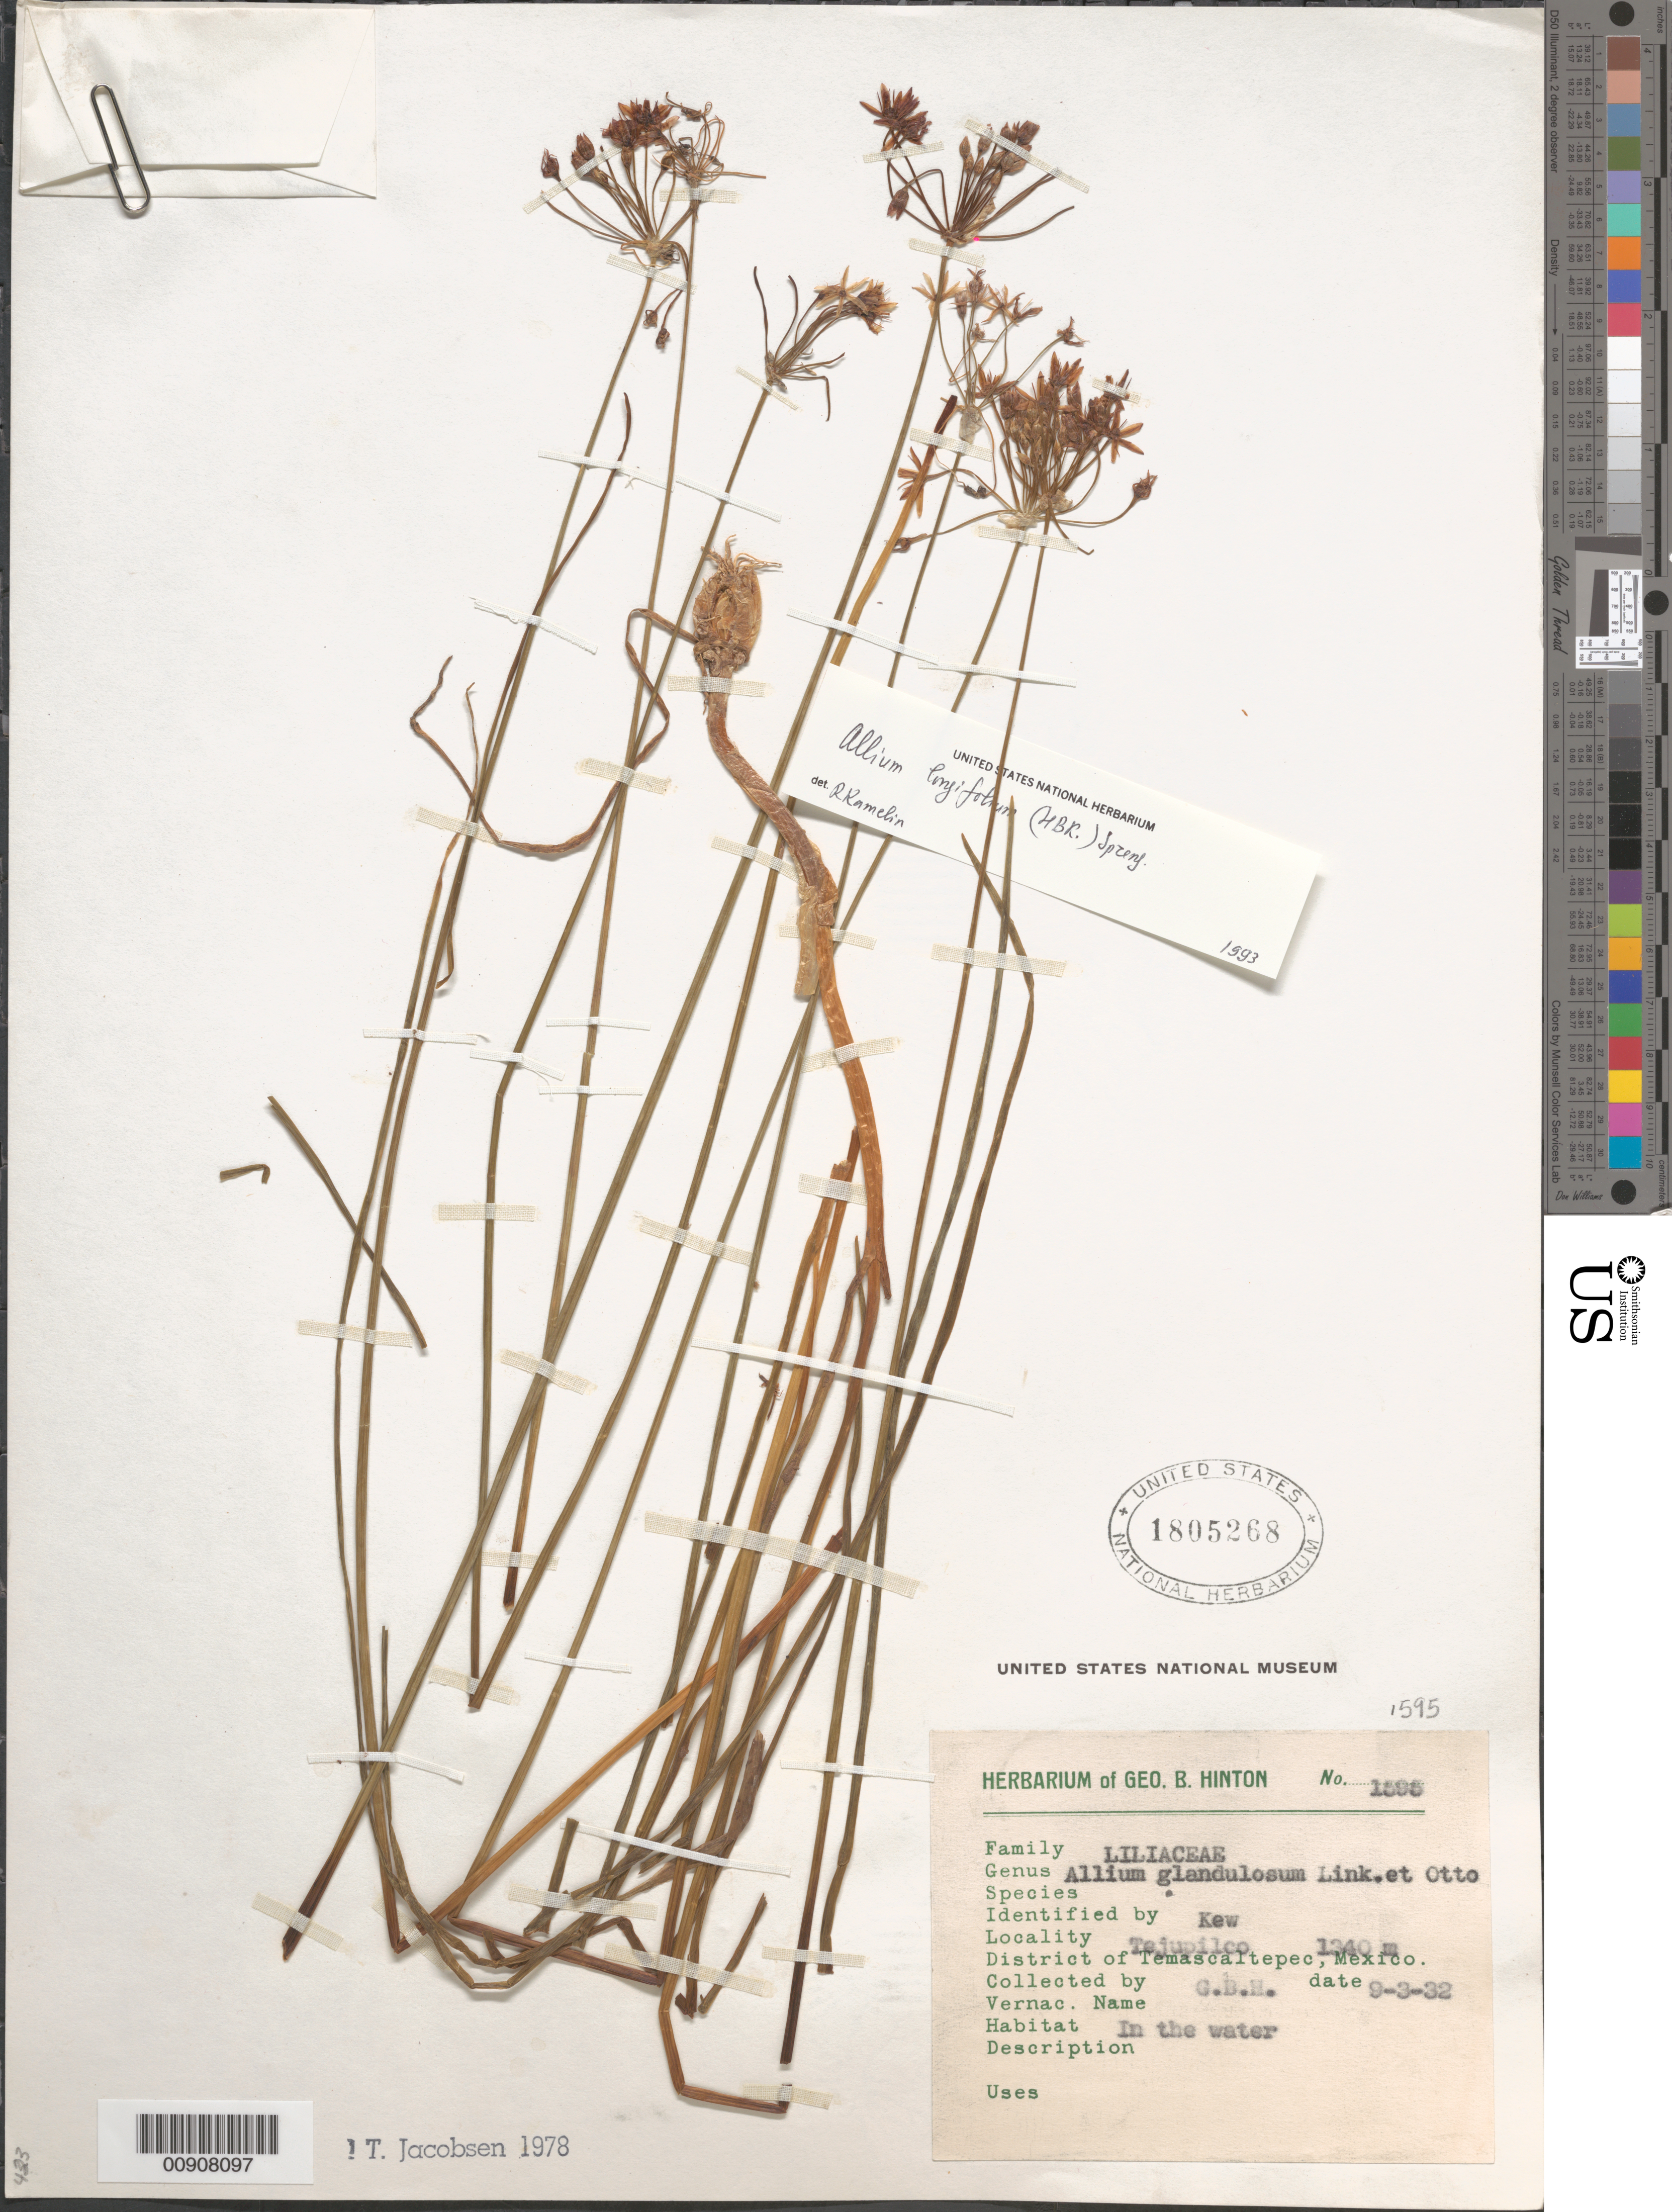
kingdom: Plantae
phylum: Tracheophyta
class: Liliopsida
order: Asparagales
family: Amaryllidaceae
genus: Allium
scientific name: Allium longifolium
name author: (Kunth) Spreng.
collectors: G. B. Hinton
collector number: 1595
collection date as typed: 03 Sep 1932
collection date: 1932-09-03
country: Mexico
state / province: México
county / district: Temascaltepec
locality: Tejupilco, District of Temascaltepec, State México.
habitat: In the water.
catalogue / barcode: US 1805268